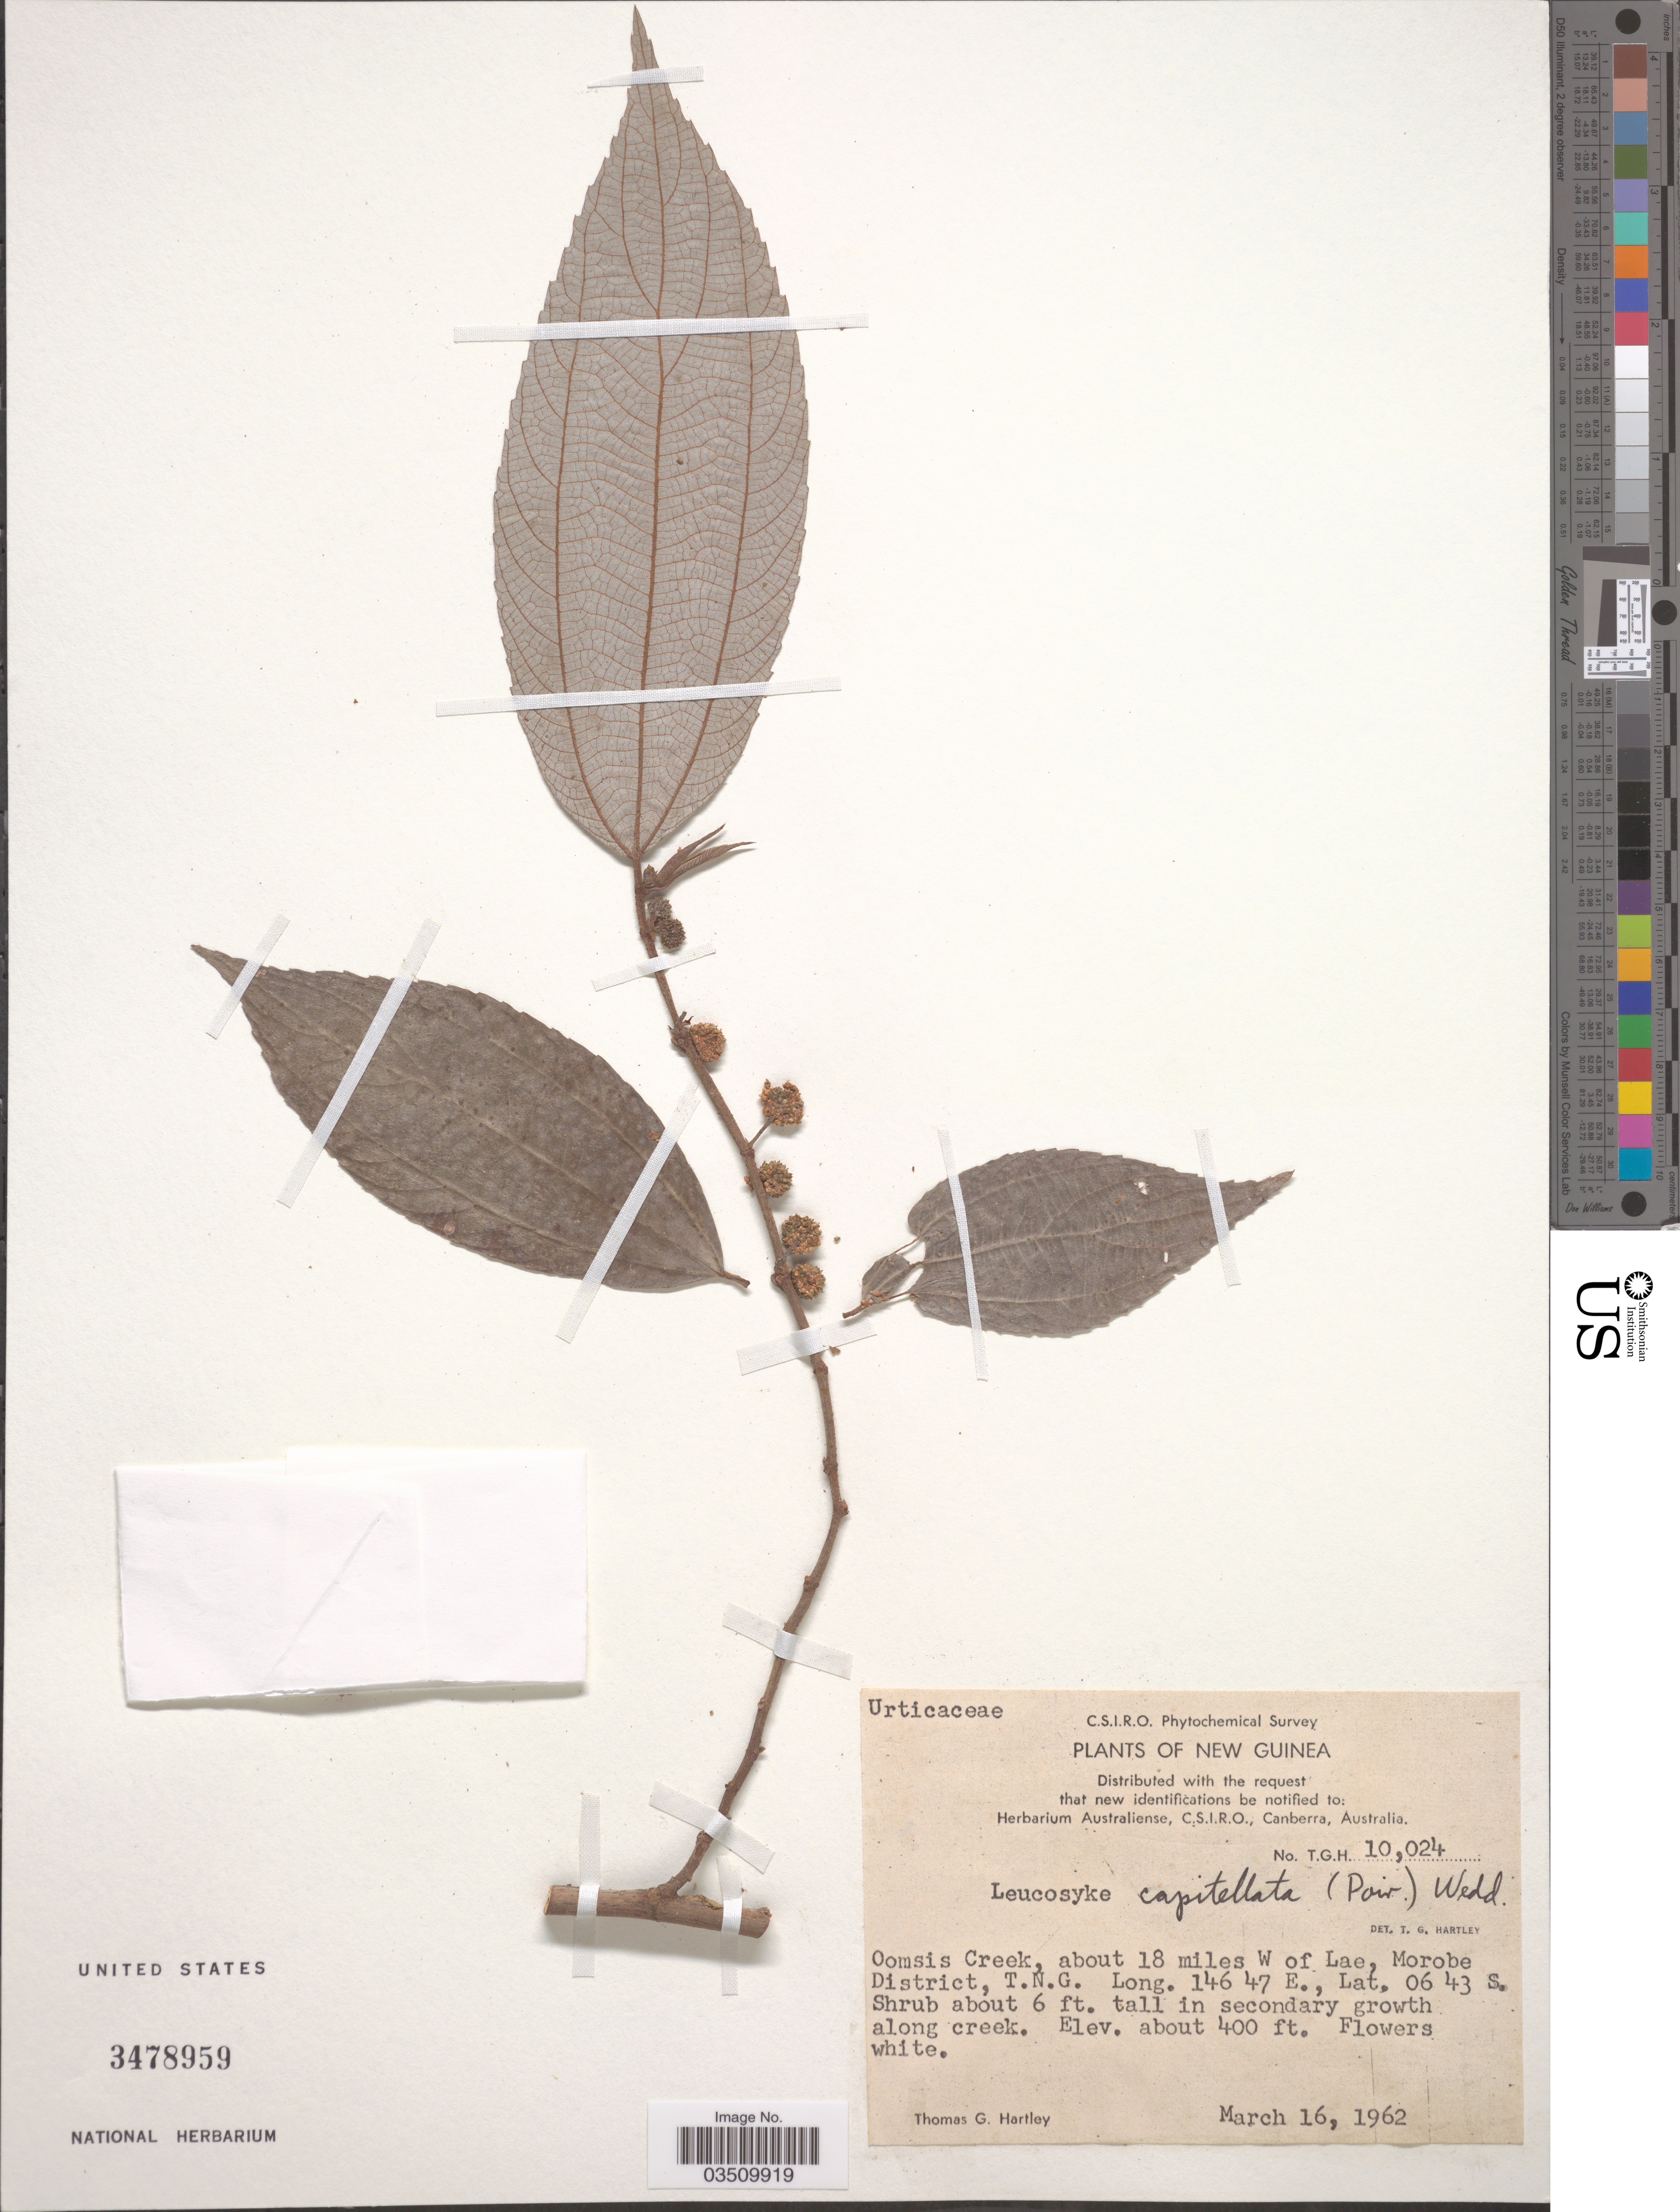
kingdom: Plantae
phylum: Tracheophyta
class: Magnoliopsida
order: Rosales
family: Urticaceae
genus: Leucosyke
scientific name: Leucosyke capitellata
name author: (Poir.) Wedd.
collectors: T. G. Hartley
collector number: TGH 10024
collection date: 1962-03-16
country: Papua New Guinea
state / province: Morobe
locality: New Guinea. Oomsis Creek, about 18 miles W of Lae, Morobe District, T.N.G.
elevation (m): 122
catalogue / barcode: US 3478959